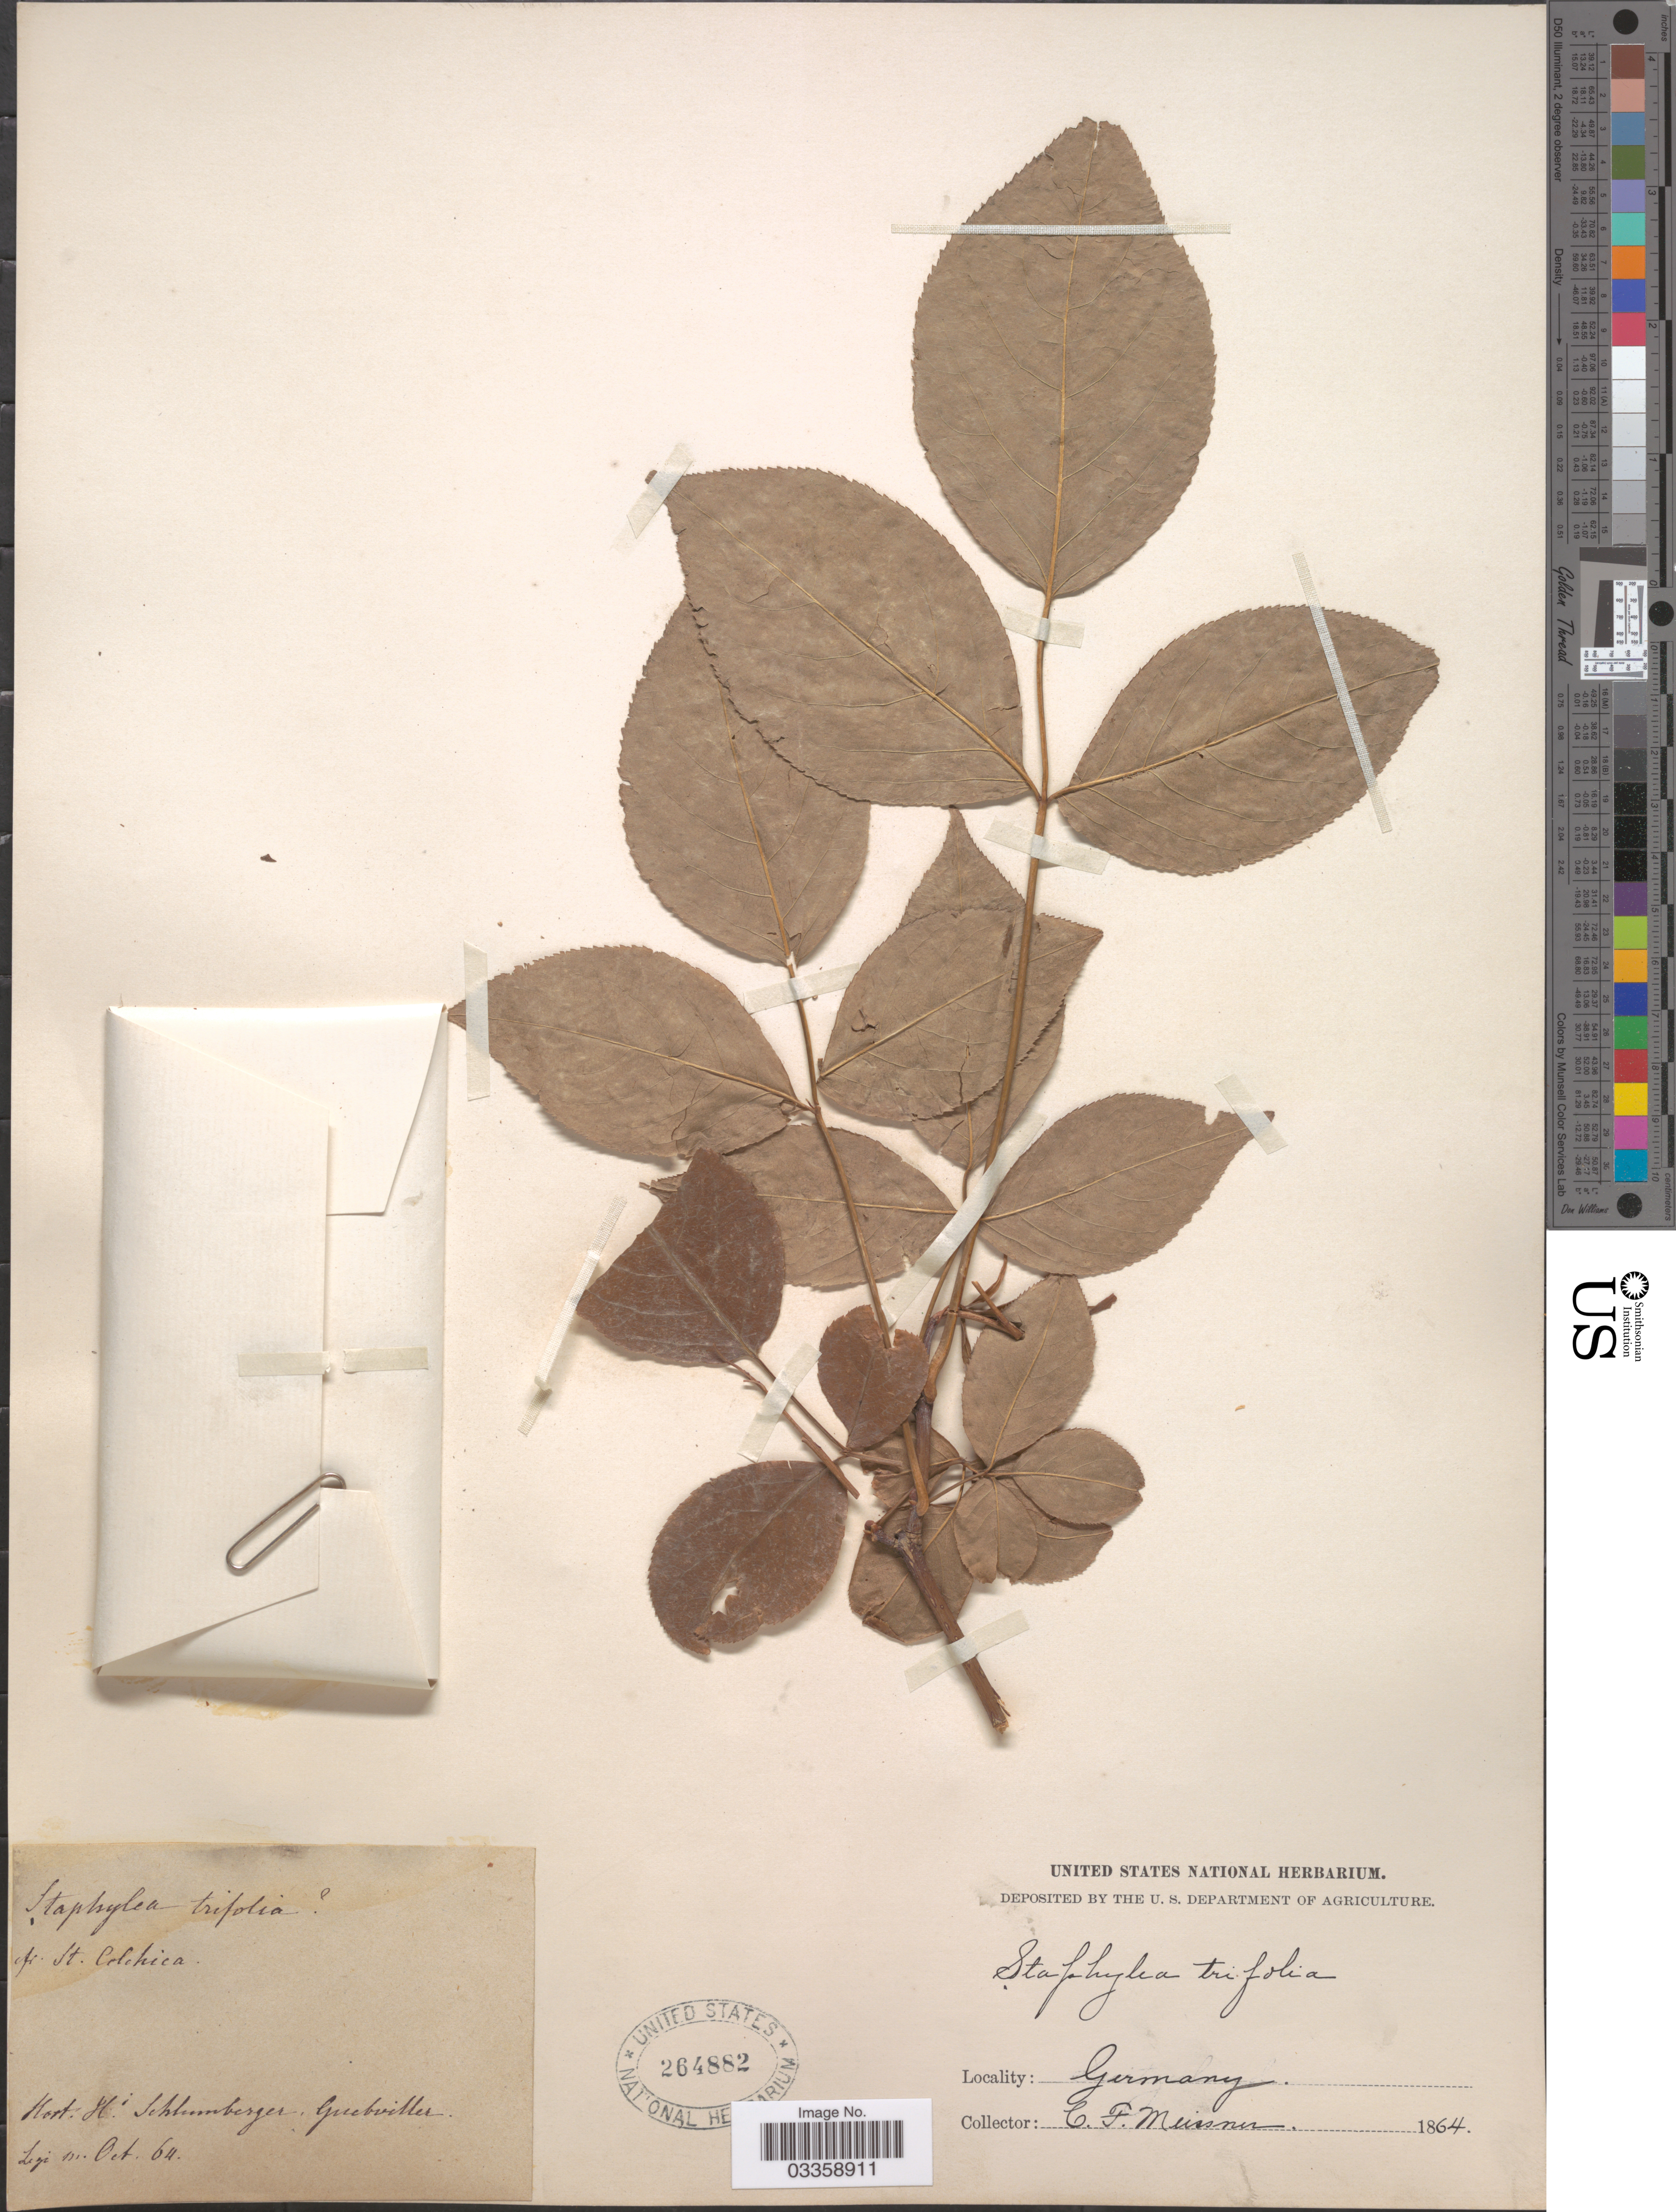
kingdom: Plantae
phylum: Tracheophyta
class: Magnoliopsida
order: Crossosomatales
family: Staphyleaceae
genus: Staphylea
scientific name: Staphylea trifolia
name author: L.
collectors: C. F. D. Meisner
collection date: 1864-10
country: Germany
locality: Hort. H. Schlunnberger, Guebviller.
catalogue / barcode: US 264882